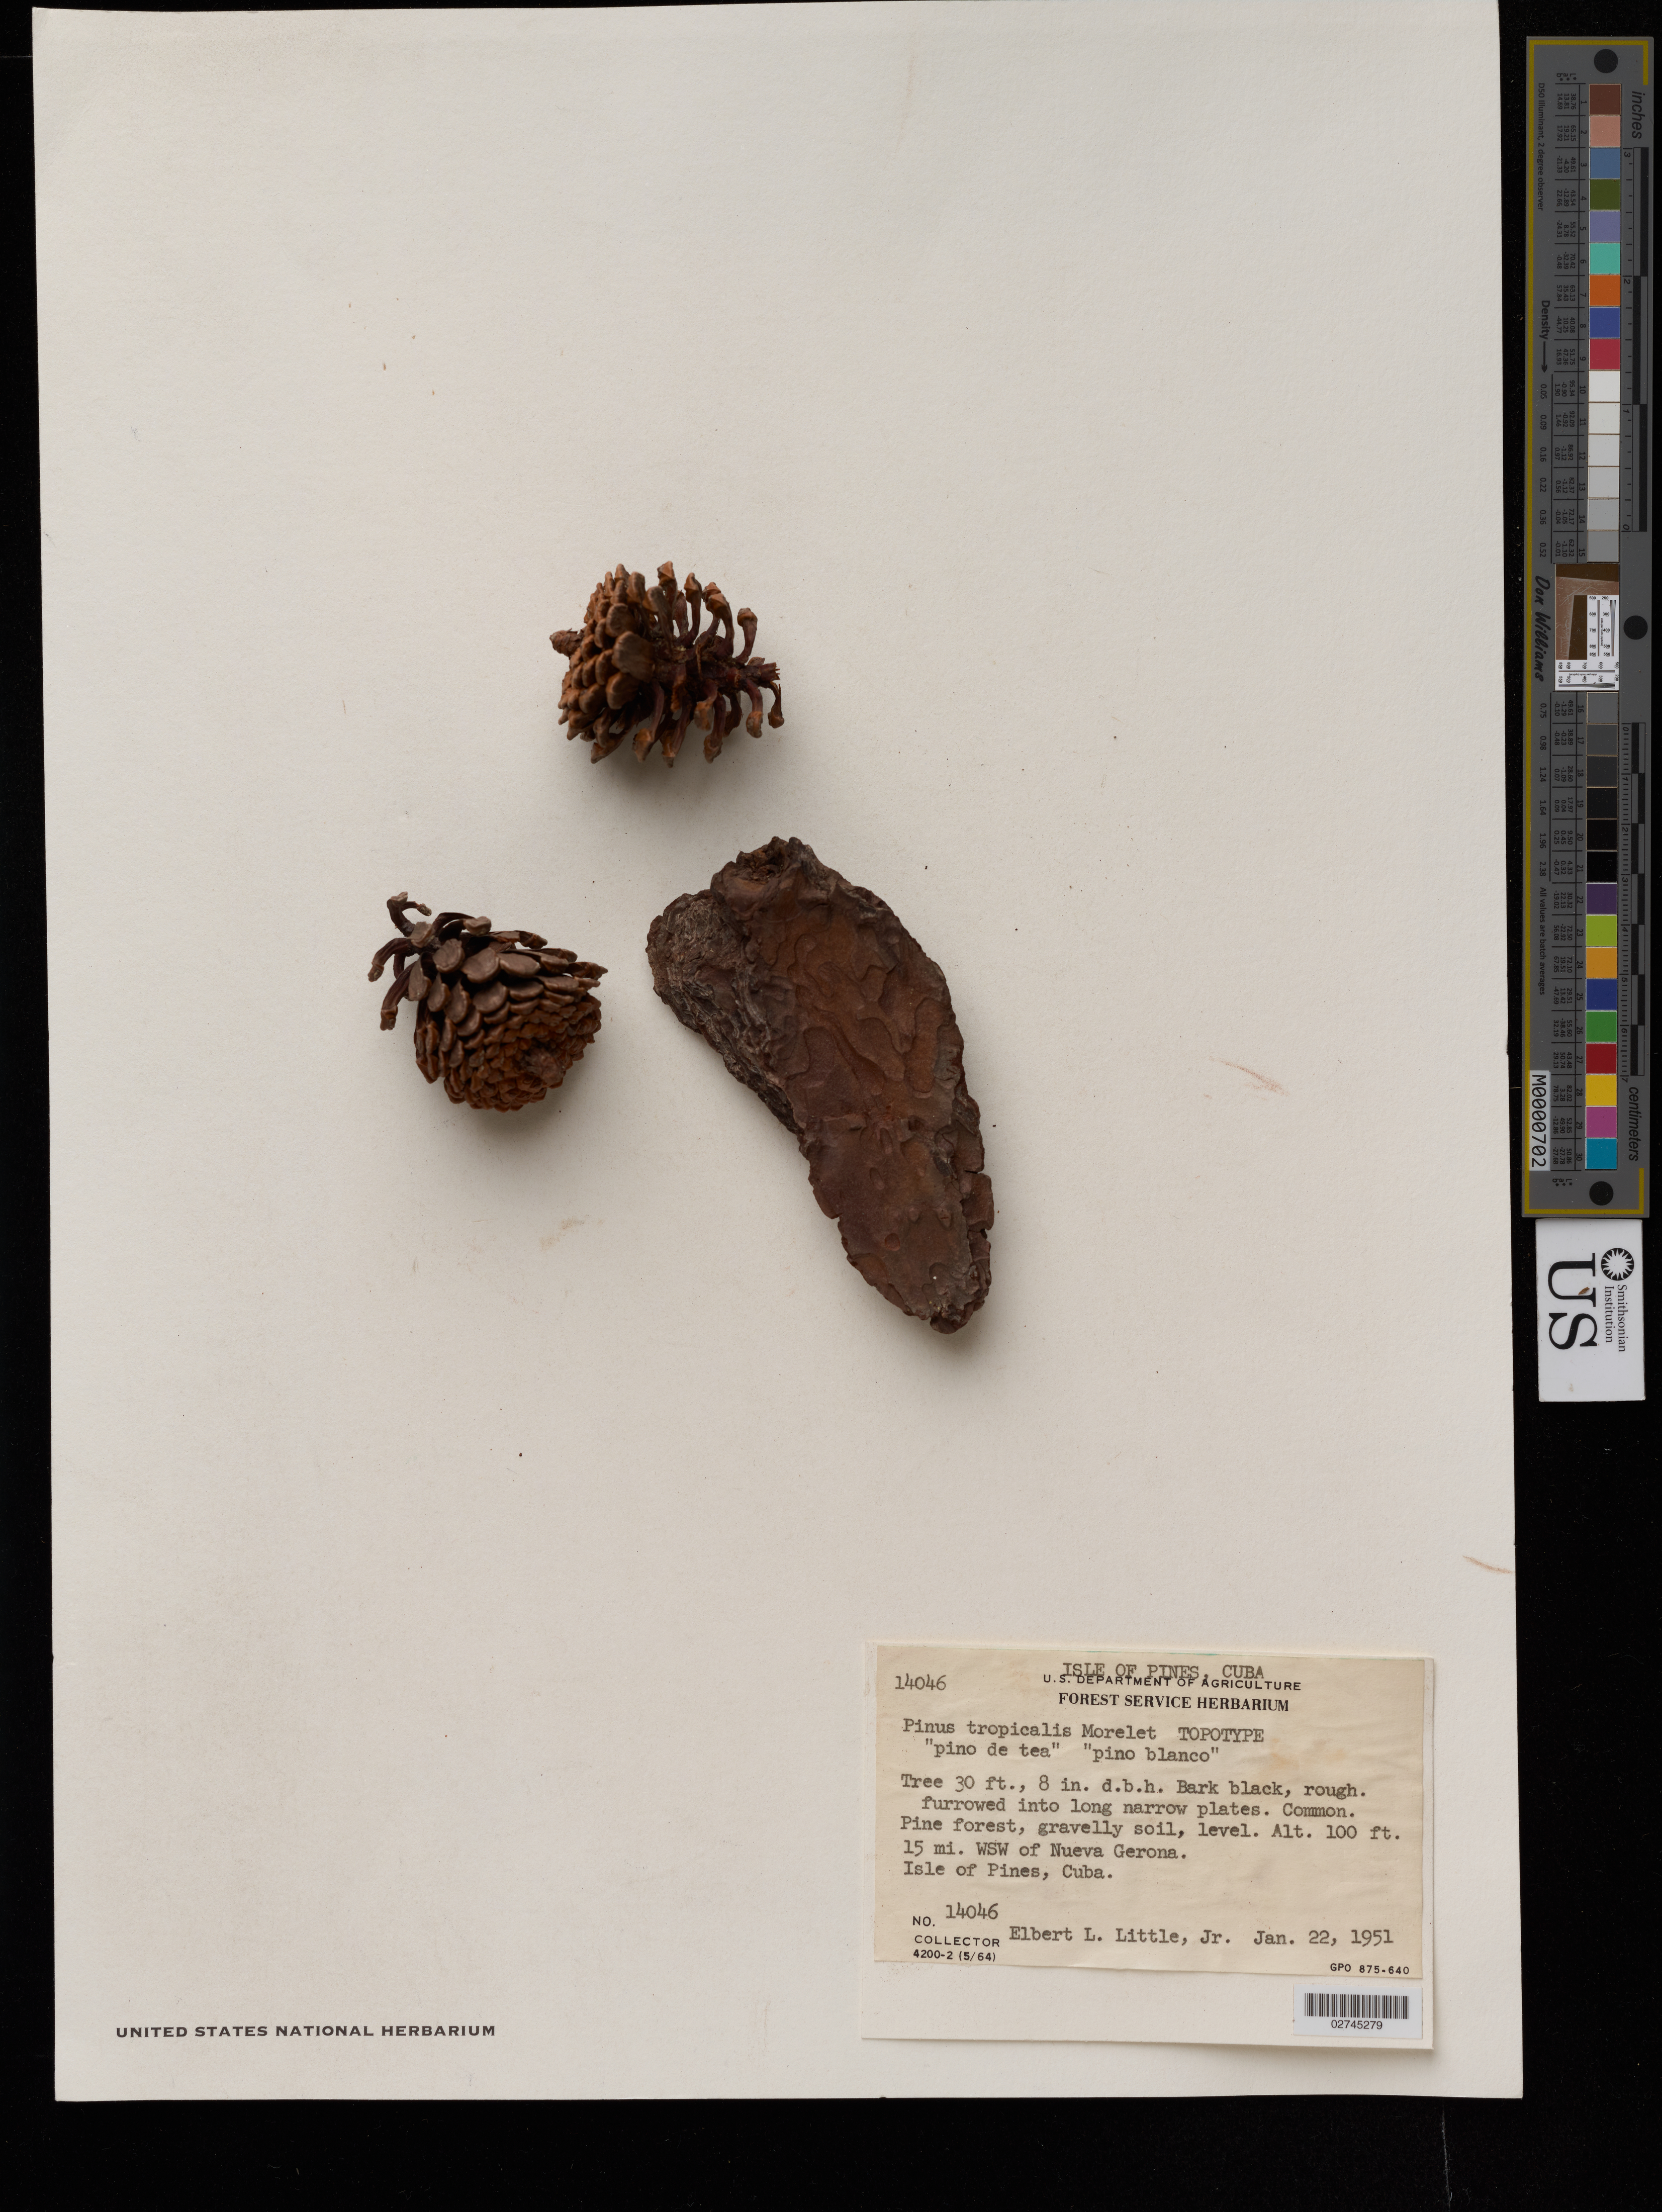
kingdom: Plantae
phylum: Tracheophyta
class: Pinopsida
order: Pinales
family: Pinaceae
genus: Pinus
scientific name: Pinus tropicalis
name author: Morelet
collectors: E. L. Little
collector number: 14046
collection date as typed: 22 Jan 1951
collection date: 1951-01-22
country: Cuba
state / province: Isla de La Juventud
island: Isla de la Juventud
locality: Pine forest, gravelly soil, level 15 mi WSW of Nueva Gerona Isle of Pines, Cuba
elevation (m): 30